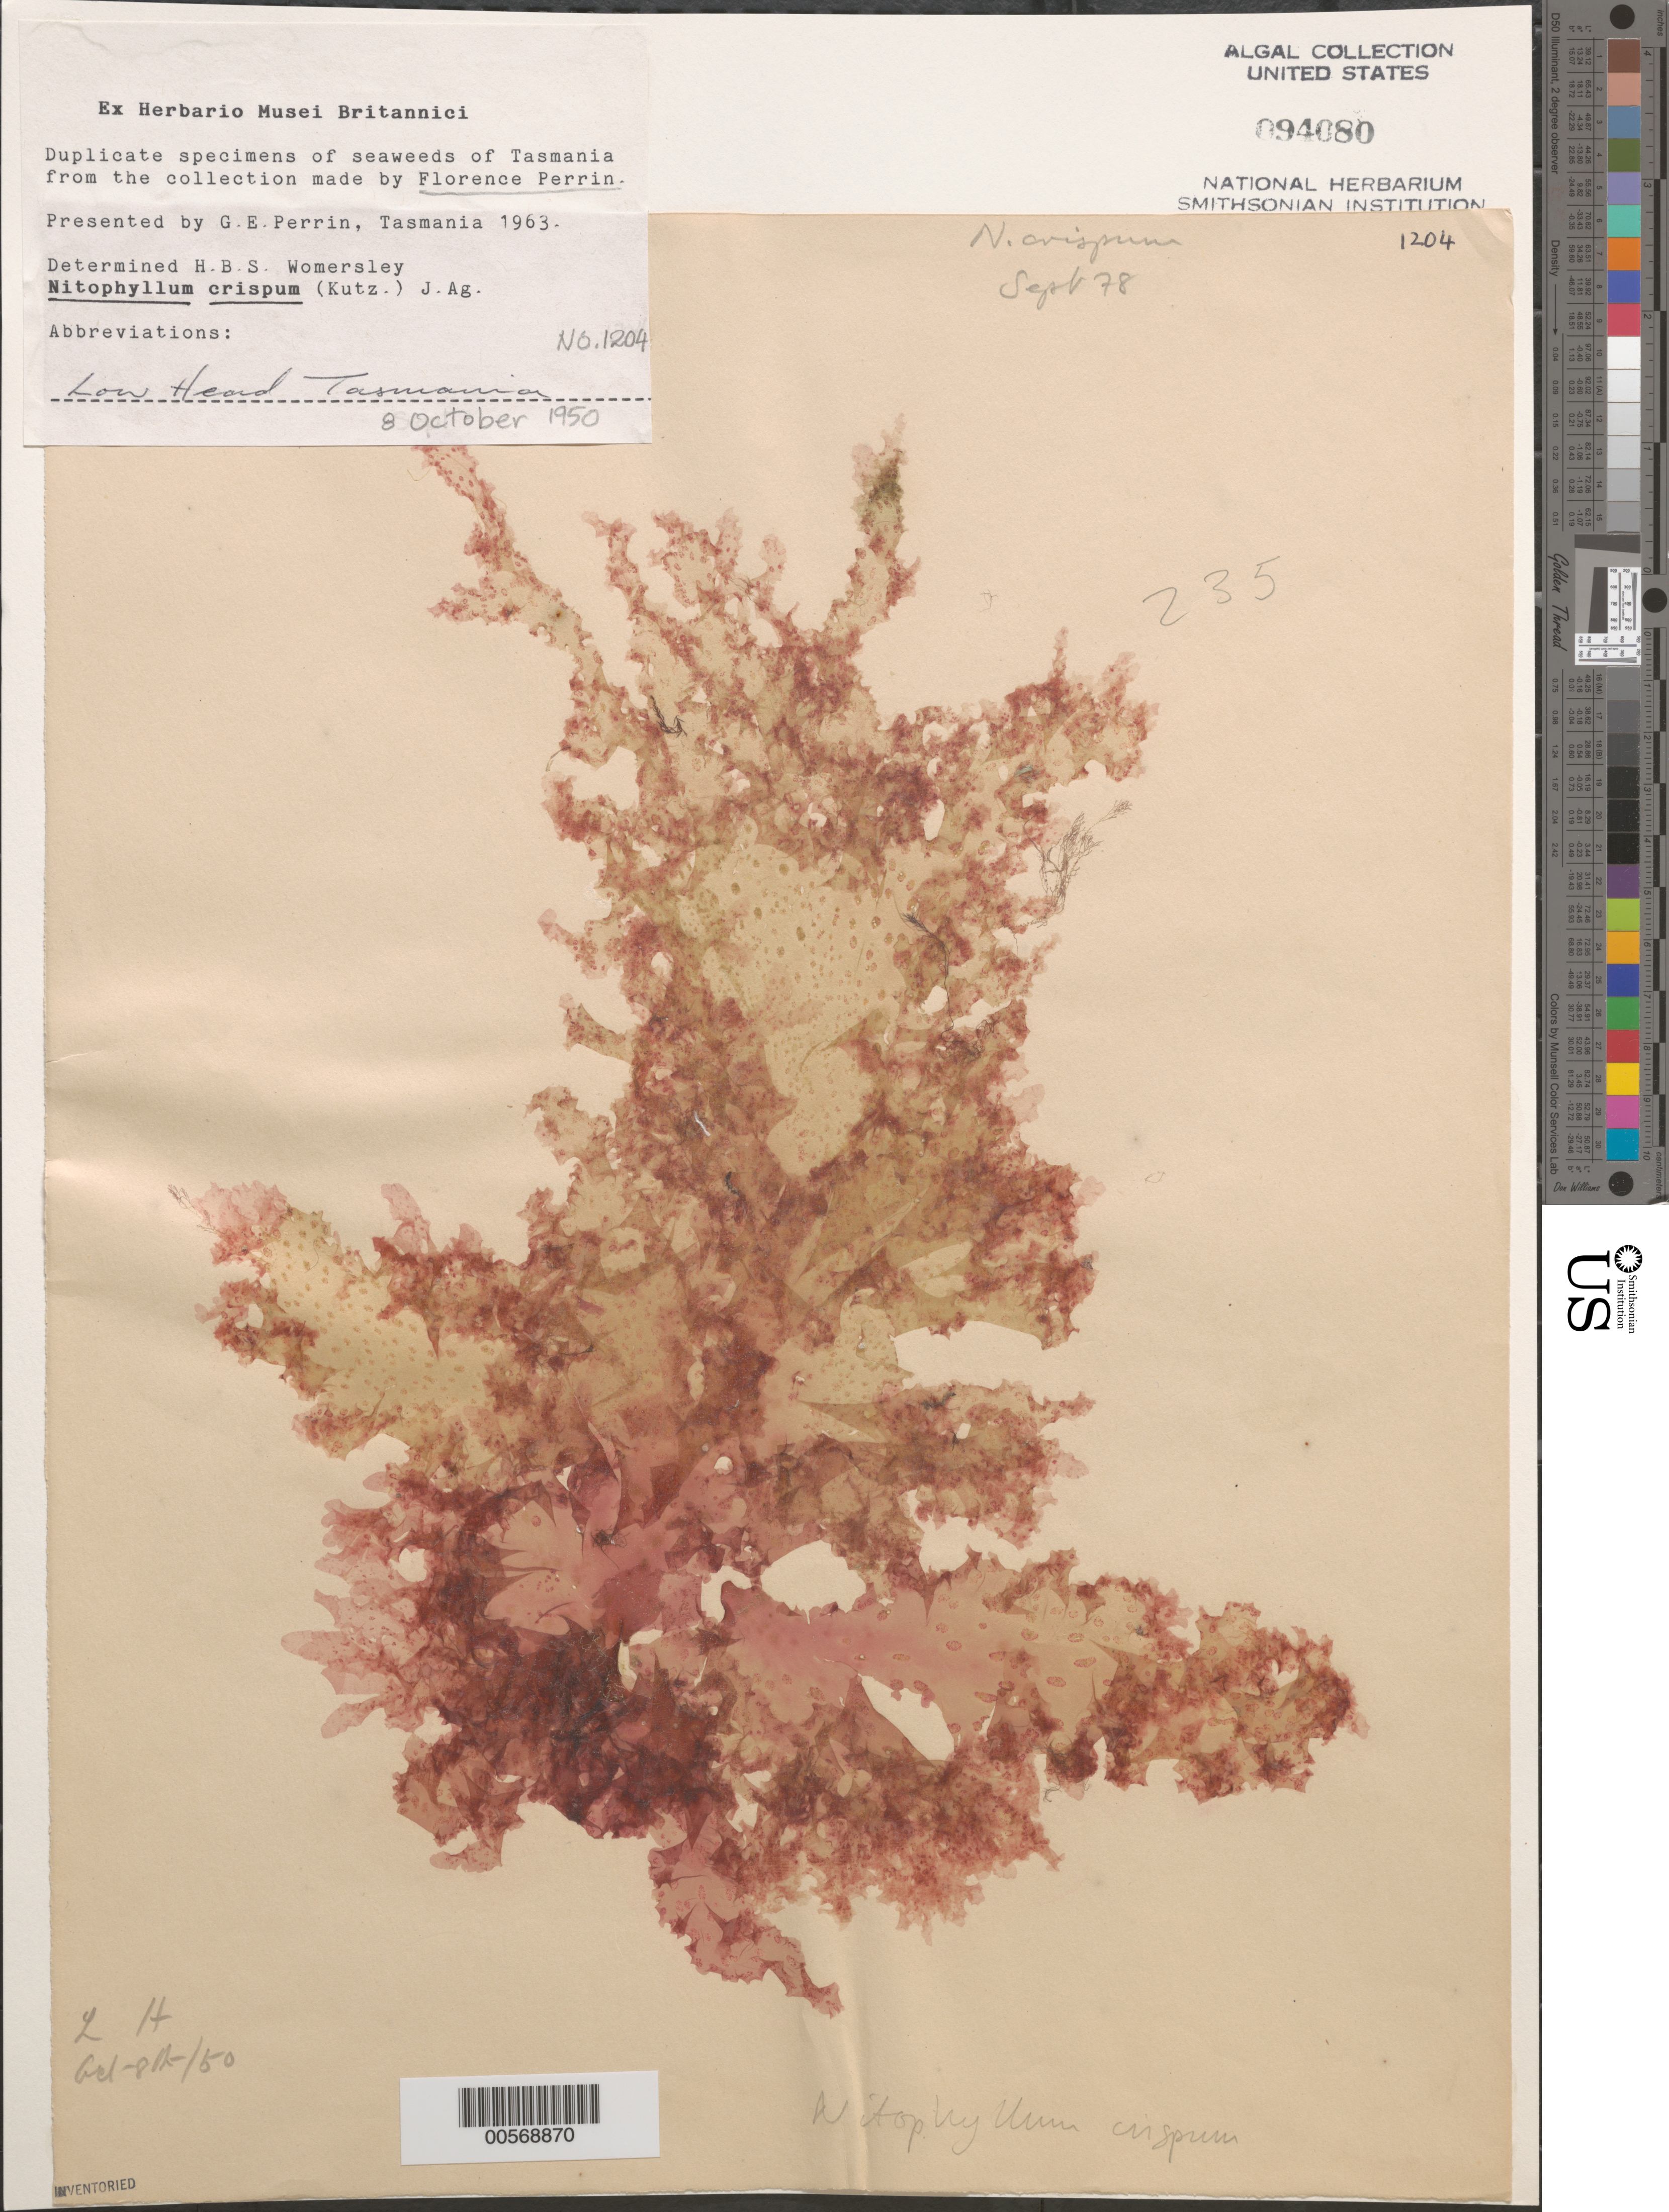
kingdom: Plantae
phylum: Rhodophyta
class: Florideophyceae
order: Ceramiales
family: Delesseriaceae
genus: Nitophyllum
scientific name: Nitophyllum crispum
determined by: Womersley, H. B. S.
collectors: F. Perrin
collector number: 1204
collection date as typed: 08 Oct 1950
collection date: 1950-10-08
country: Australia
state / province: Tasmania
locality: Low Head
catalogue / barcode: US 94080